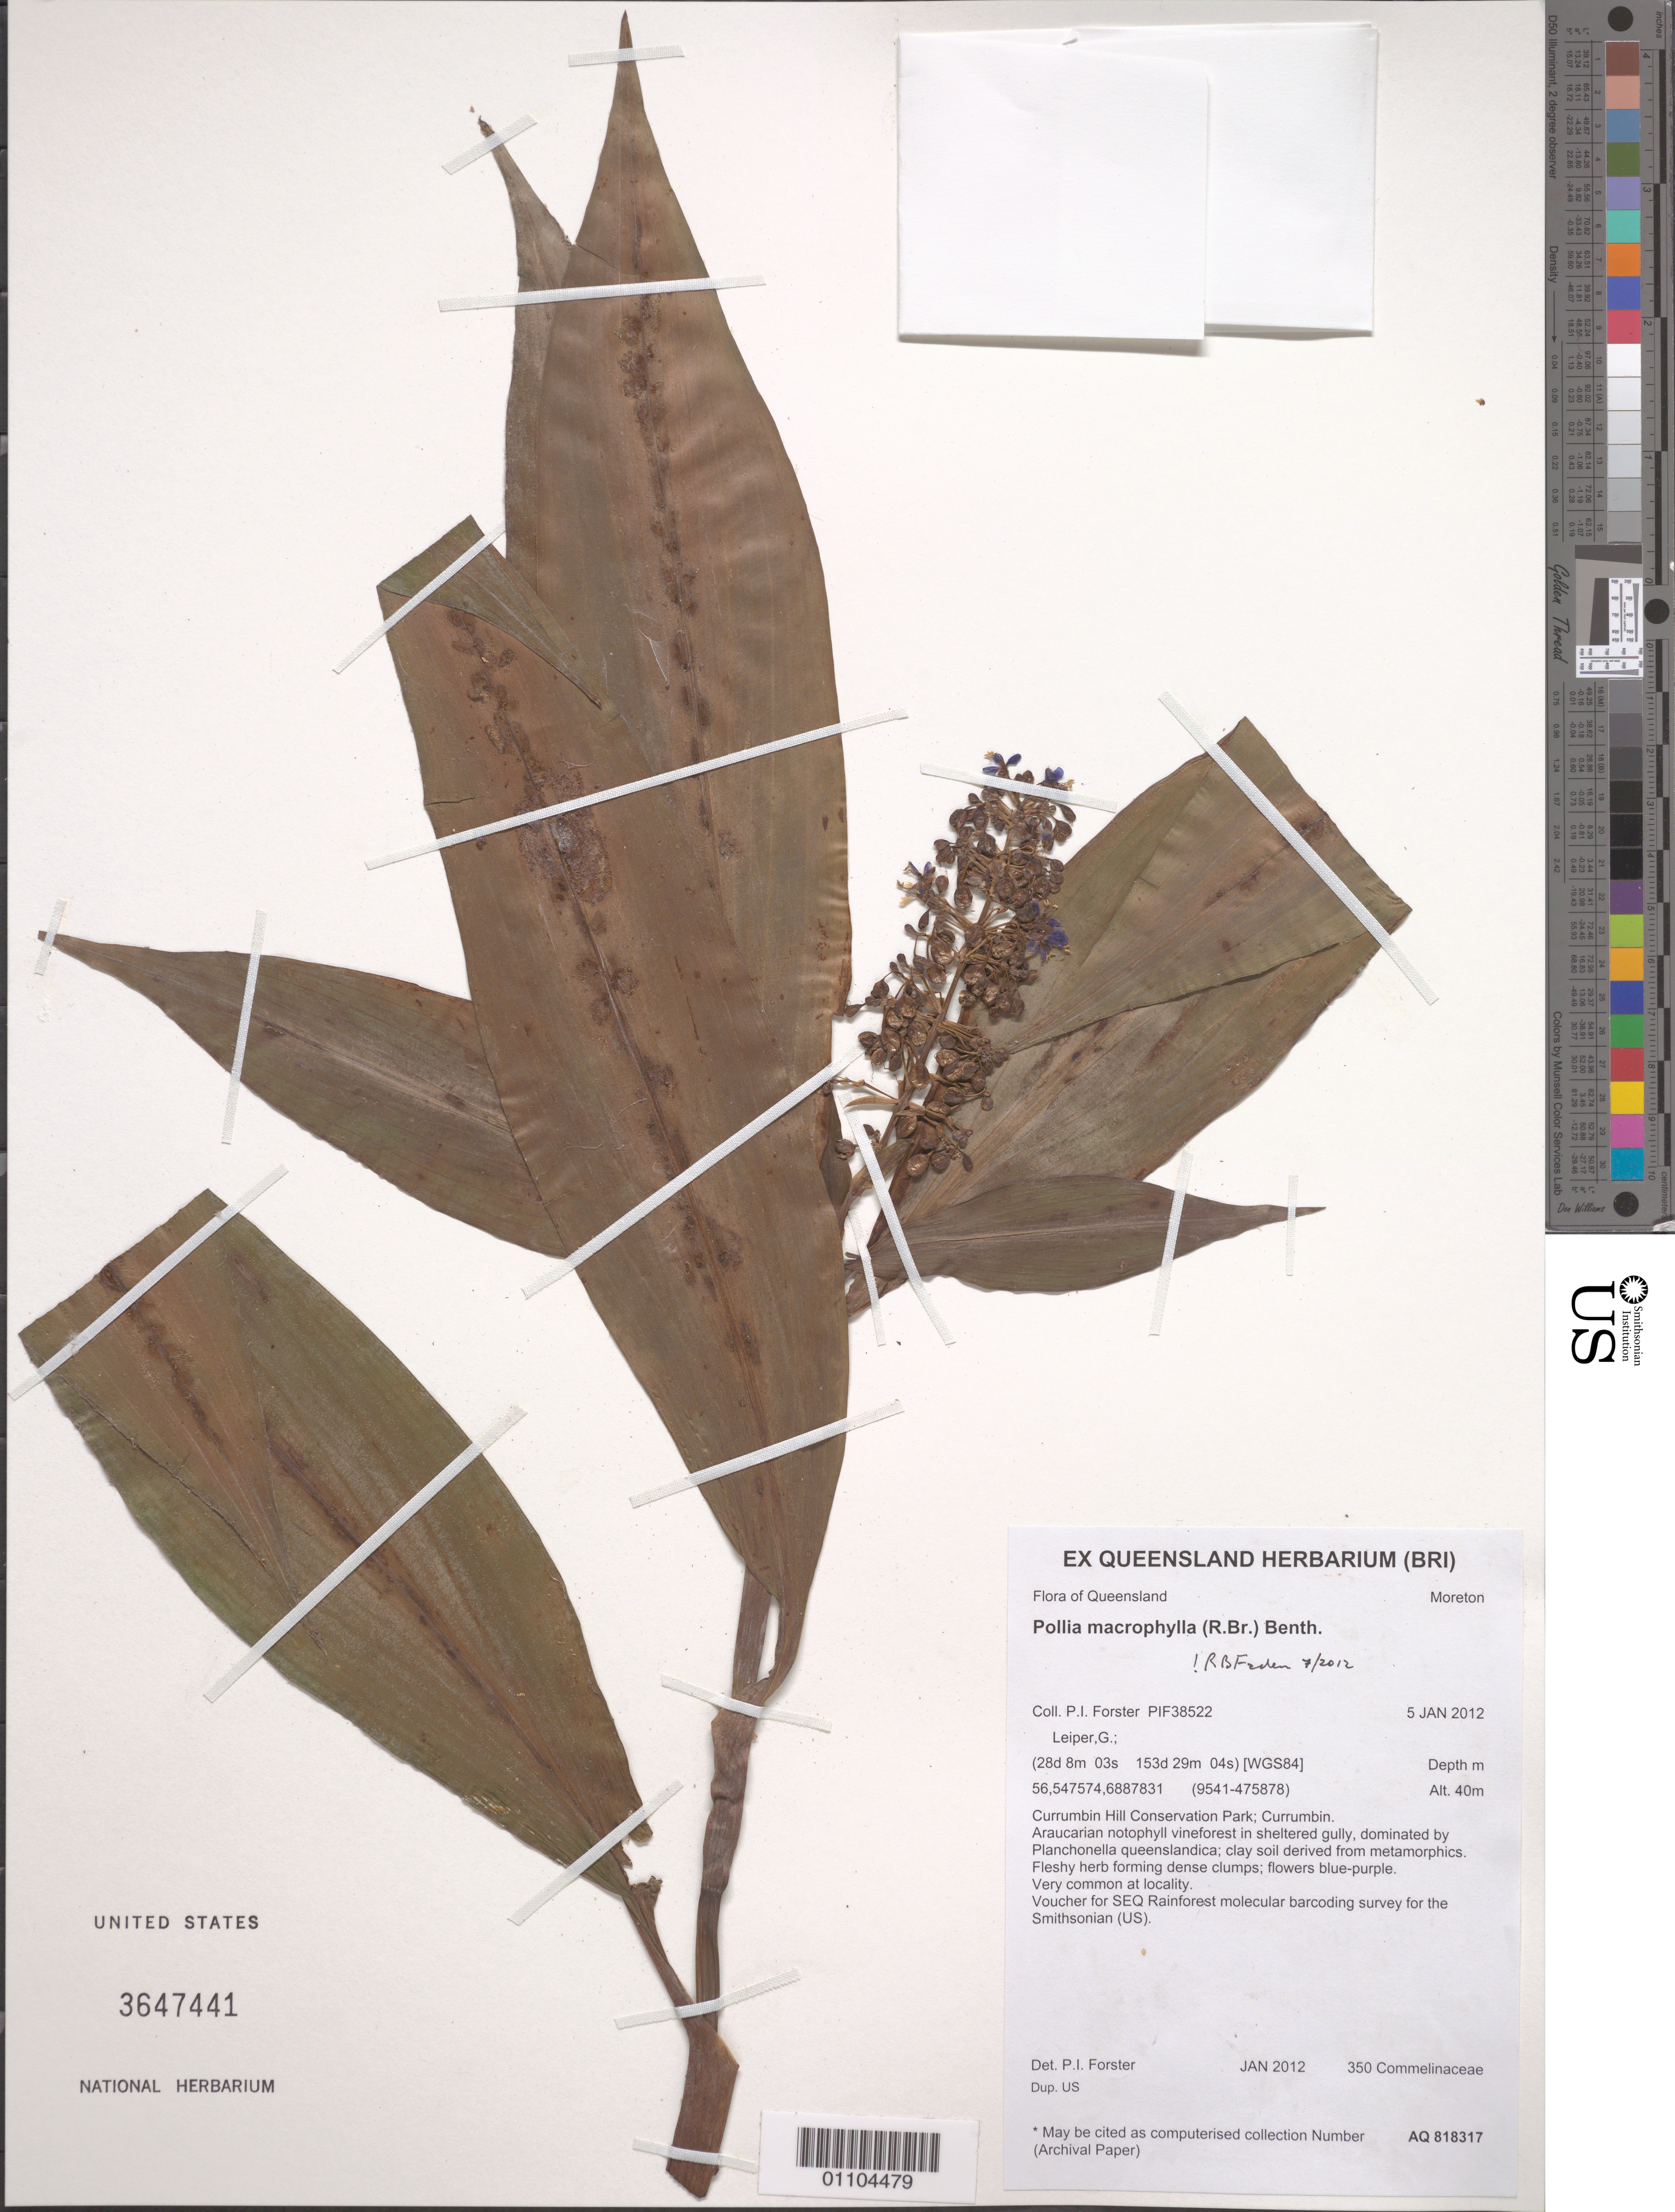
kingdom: Plantae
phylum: Tracheophyta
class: Liliopsida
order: Commelinales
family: Commelinaceae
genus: Pollia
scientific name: Pollia macrophylla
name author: (R. Br.) Benth.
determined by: Faden, Robert B., (US), Smithsonian Institution - National Museum of Natural History (UNITED STATES)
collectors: P. Forster & G. Leiper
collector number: PIF38522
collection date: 2012-01-05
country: Australia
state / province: Queensland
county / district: Moreton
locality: Currumbin Hill Conservation Park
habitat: Araucarian notophyll vineforest in sheltered gully, dominated by Planchonella queenslandica; clay soil derived from metamorphics.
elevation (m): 40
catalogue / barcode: US 3647441